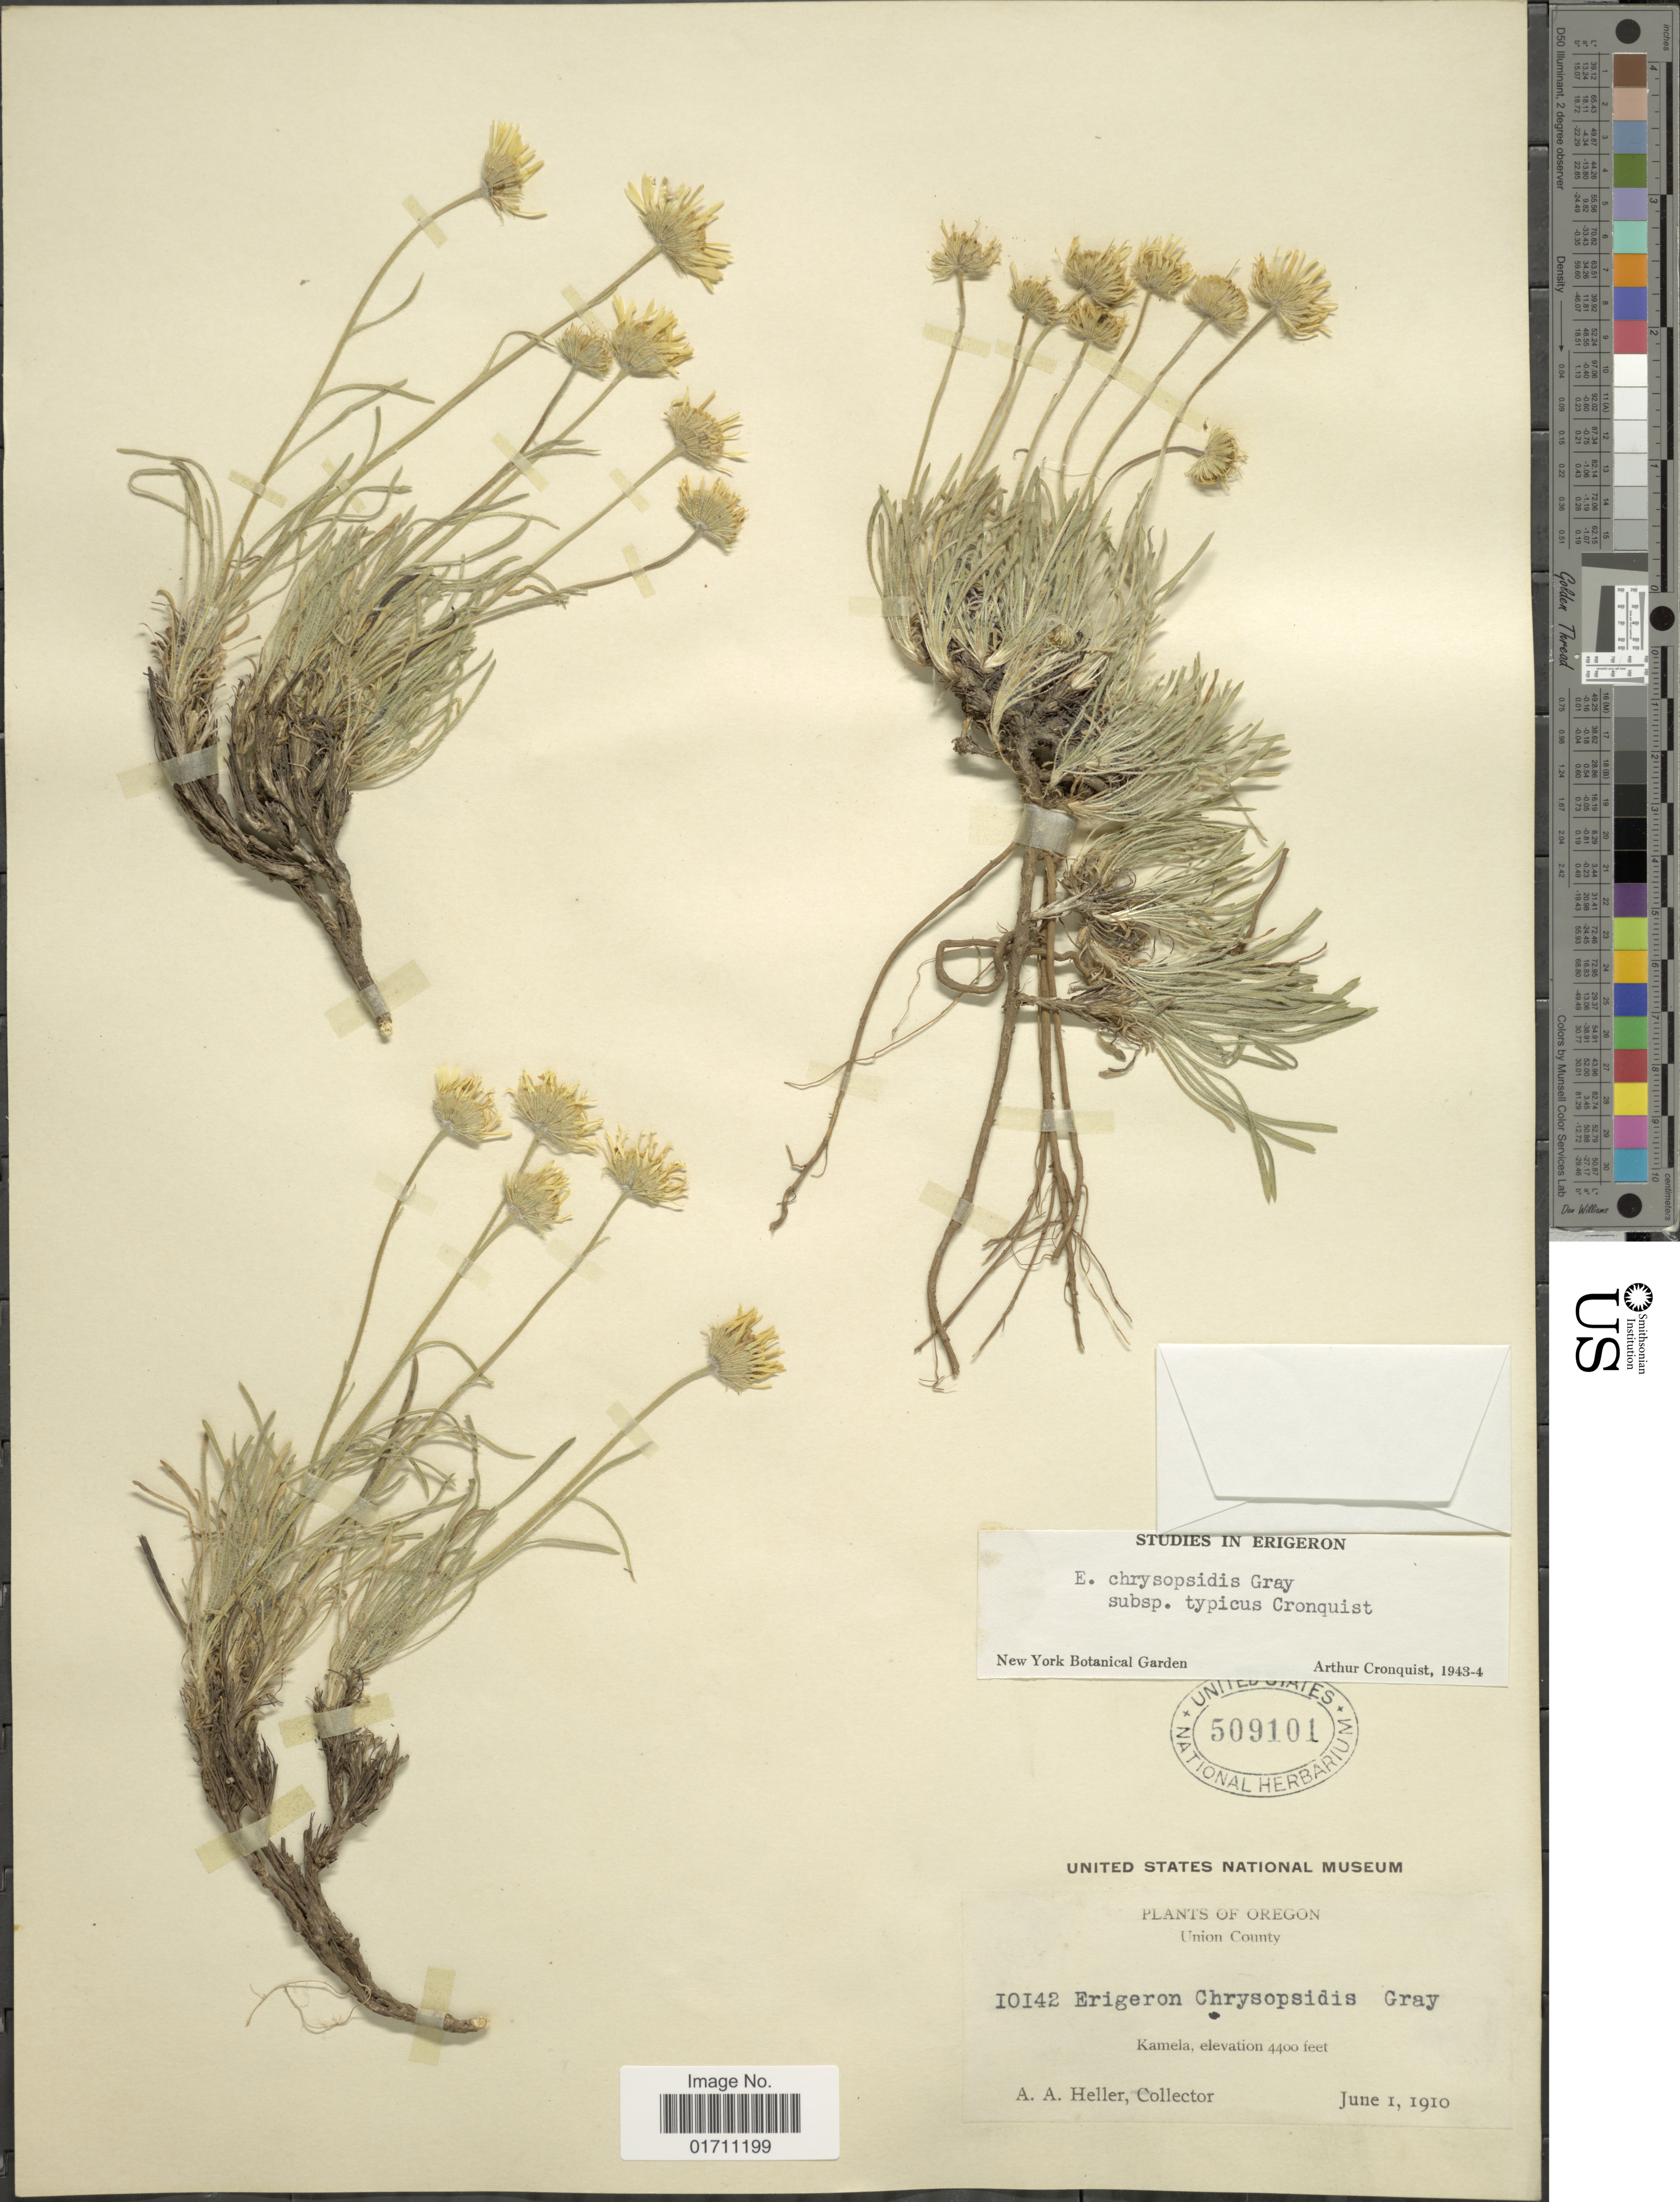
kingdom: Plantae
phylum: Tracheophyta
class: Magnoliopsida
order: Asterales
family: Asteraceae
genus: Erigeron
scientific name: Erigeron chrysopsidis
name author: A. Gray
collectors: A. A. Heller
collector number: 10142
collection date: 1910-06-01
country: United States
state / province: Oregon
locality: Union County, Kamela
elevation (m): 1341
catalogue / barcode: US 509101